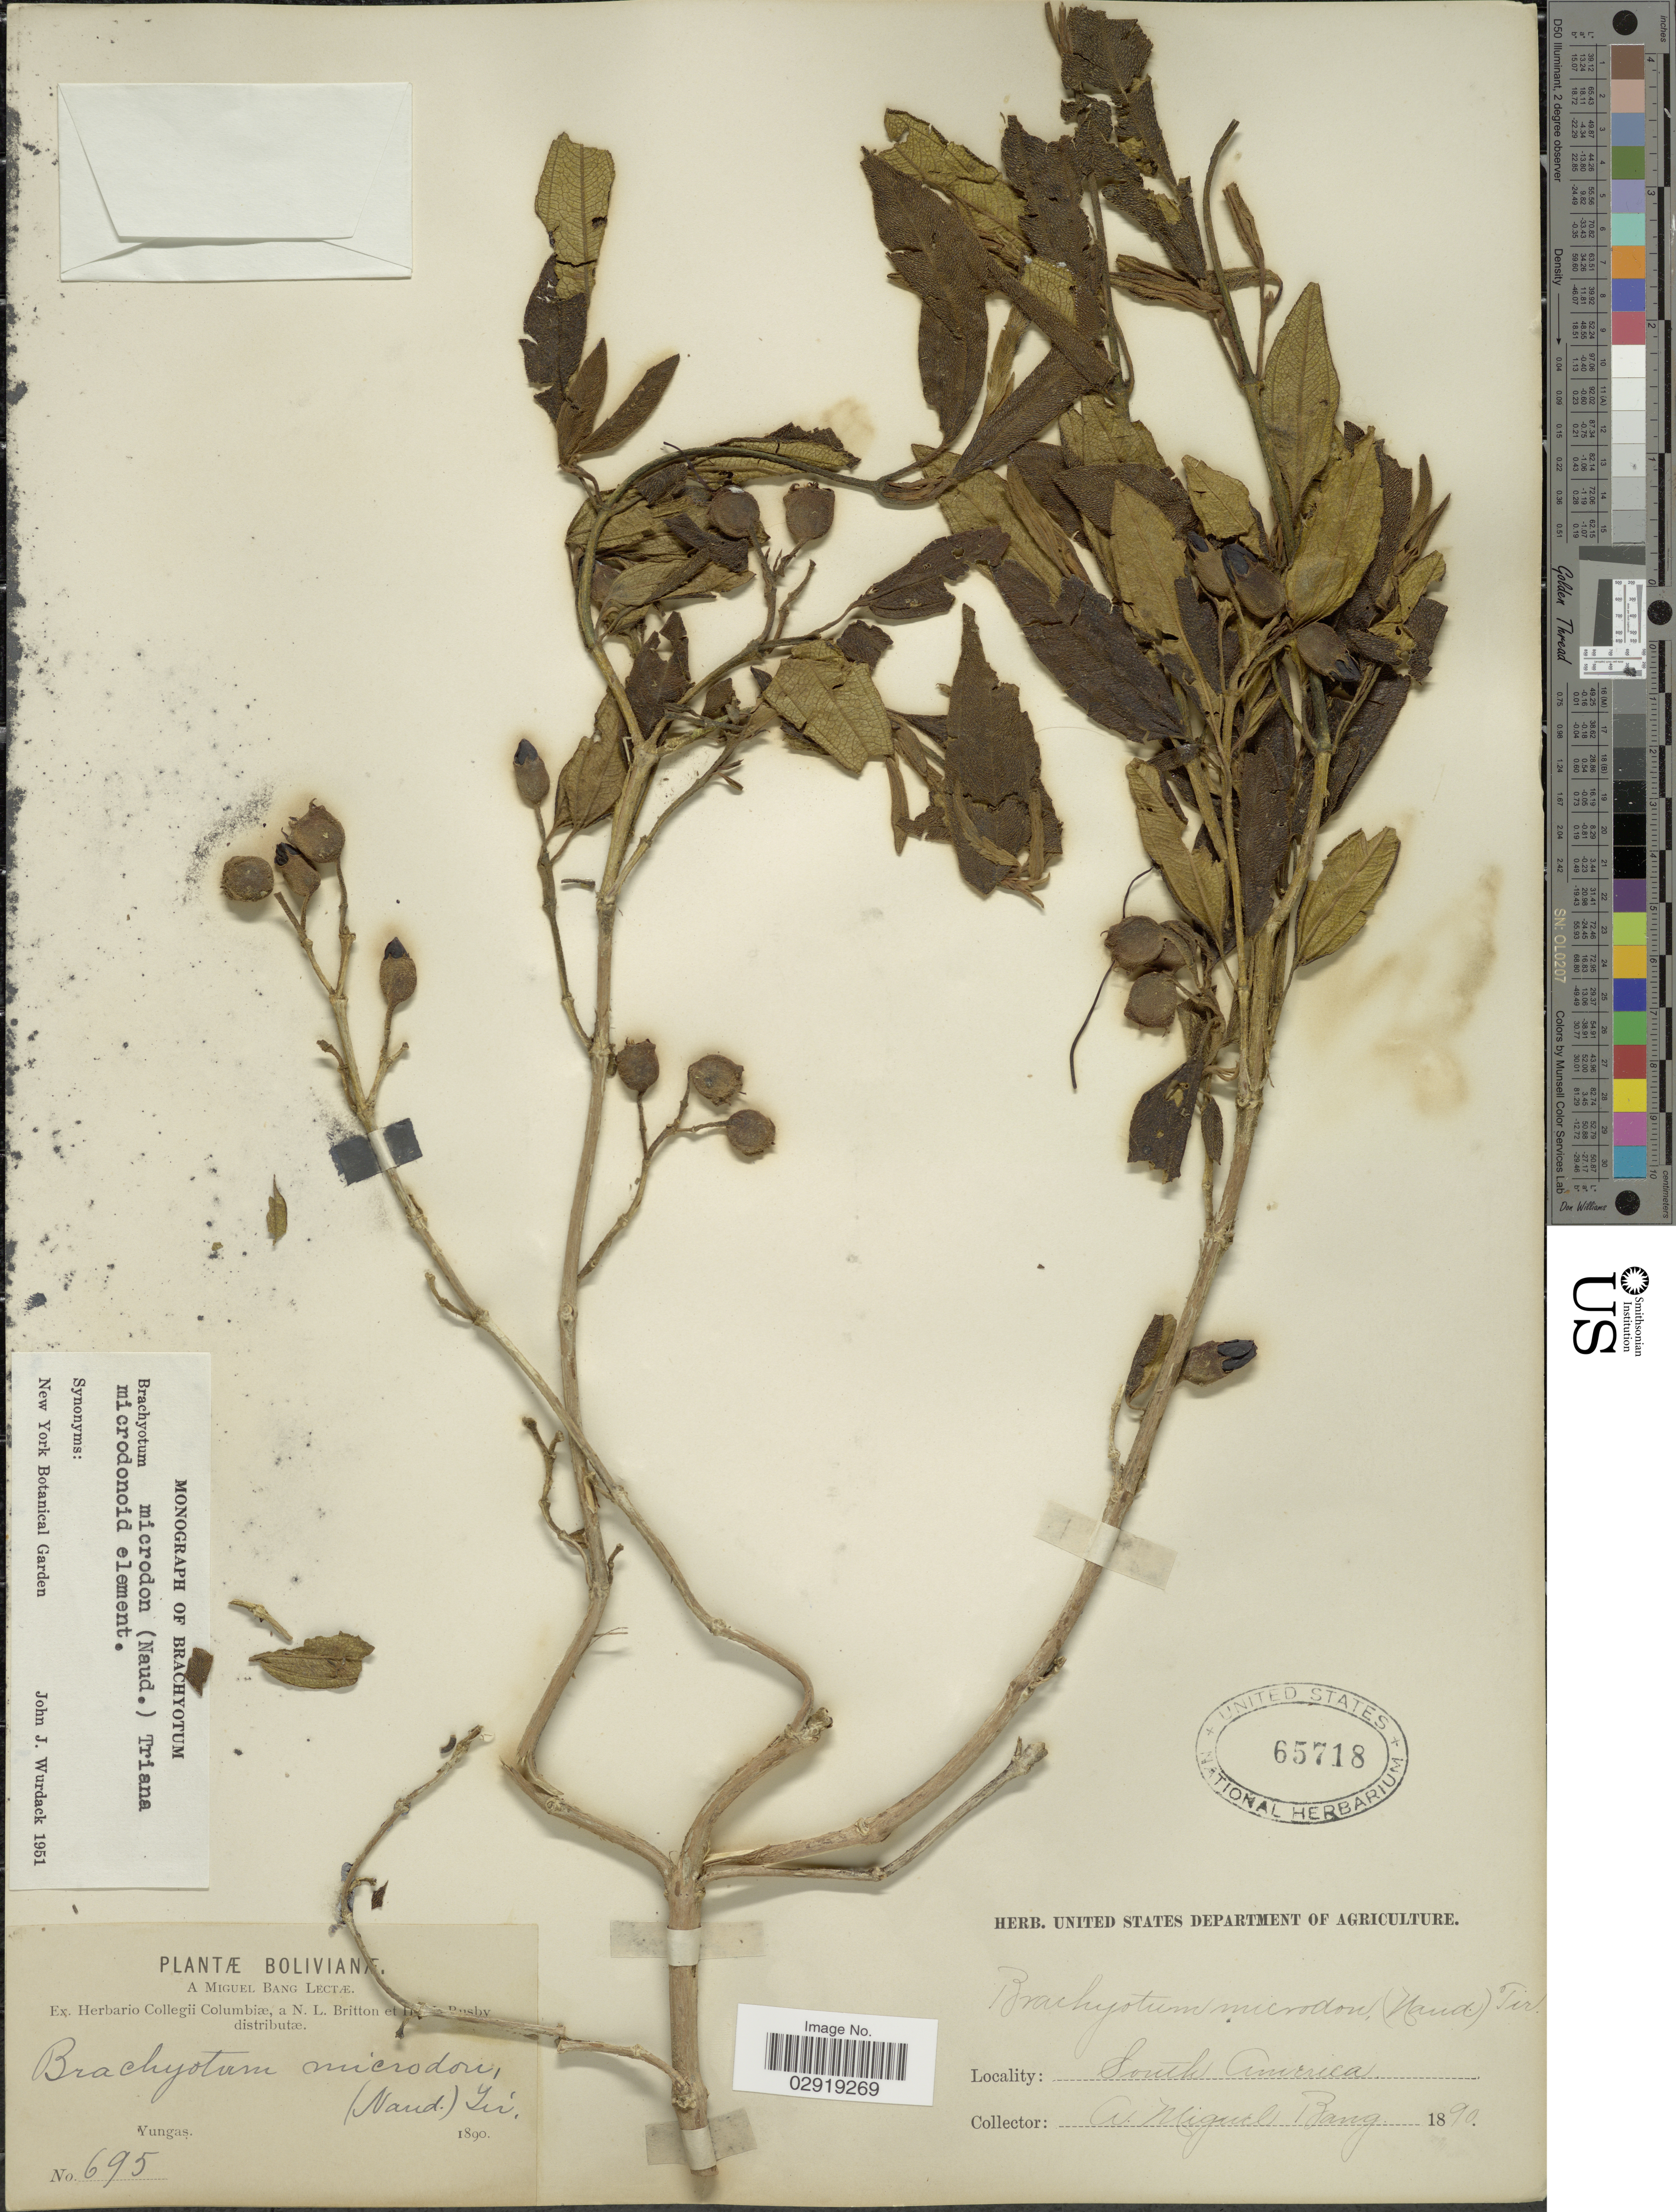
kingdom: Plantae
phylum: Tracheophyta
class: Magnoliopsida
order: Myrtales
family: Melastomataceae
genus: Brachyotum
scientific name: Brachyotum microdon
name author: (Naudin) Triana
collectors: M. Bang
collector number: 695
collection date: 1890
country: Bolivia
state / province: La Paz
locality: Yungas.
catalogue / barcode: US 65718